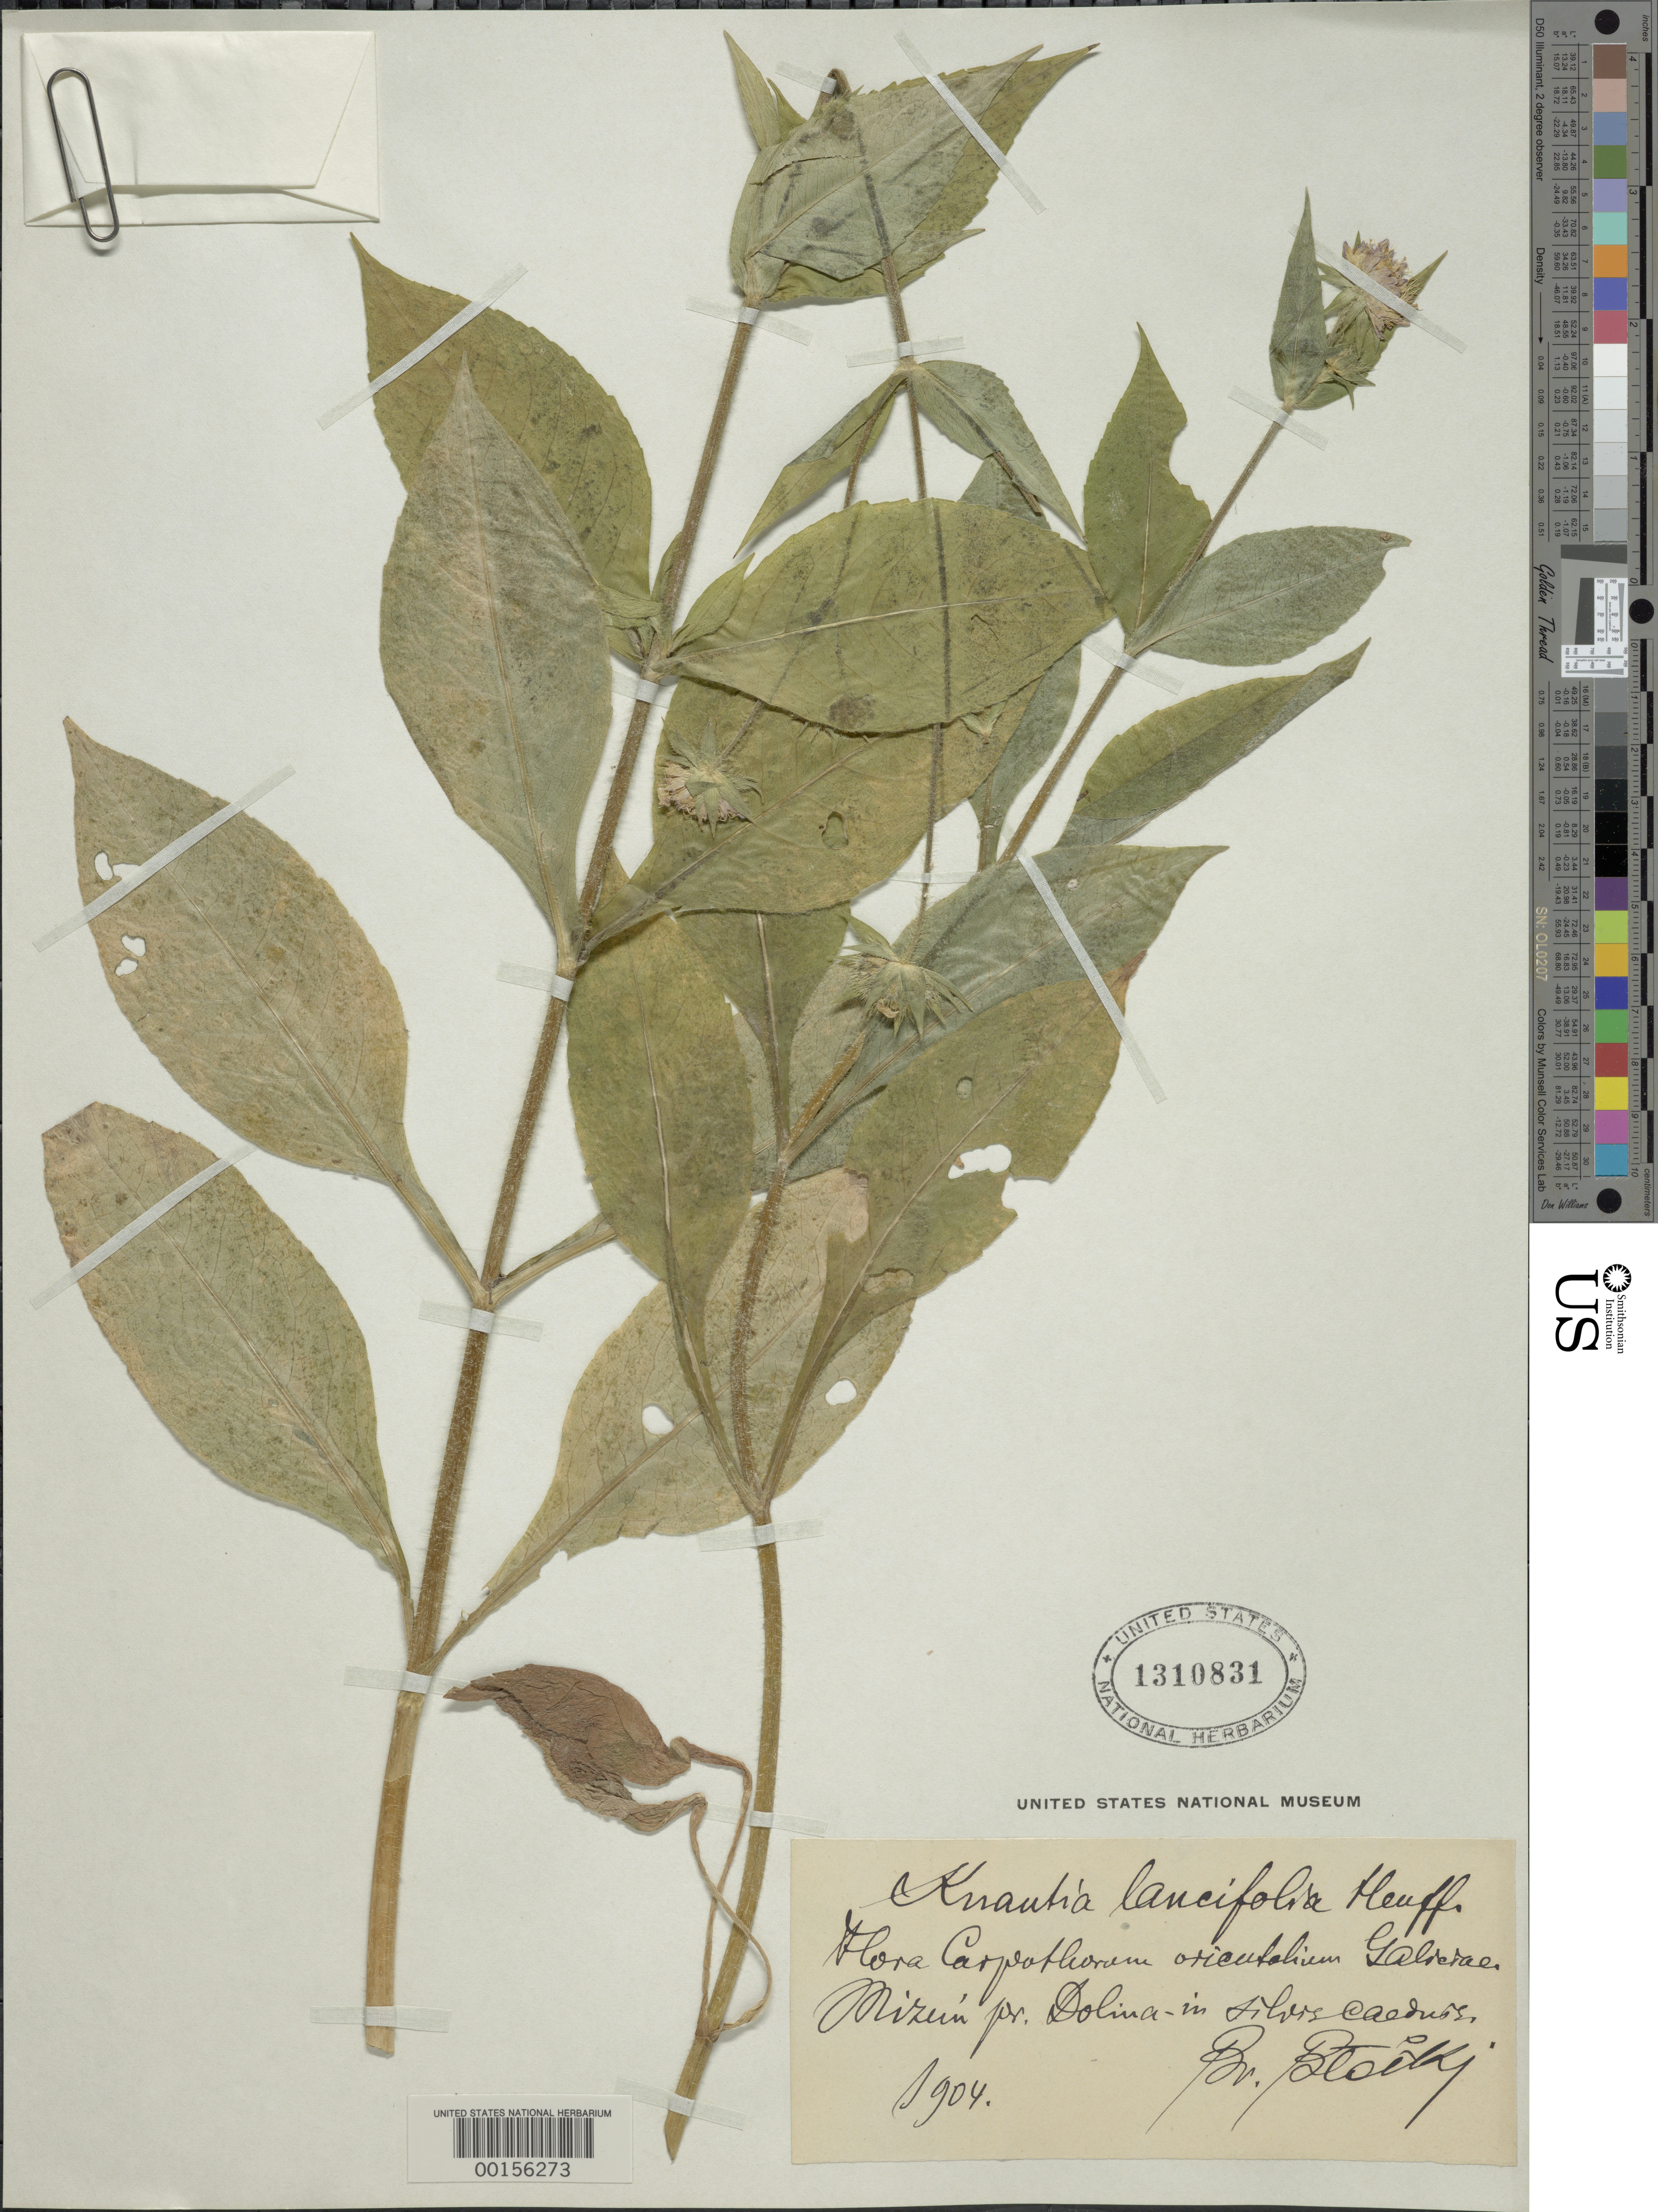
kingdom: Plantae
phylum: Tracheophyta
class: Magnoliopsida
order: Dipsacales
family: Caprifoliaceae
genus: Knautia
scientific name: Knautia lancifolia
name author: Heuff.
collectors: B. Blocki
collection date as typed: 1904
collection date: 1904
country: Greece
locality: Mizein near Dolina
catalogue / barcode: US 1310831